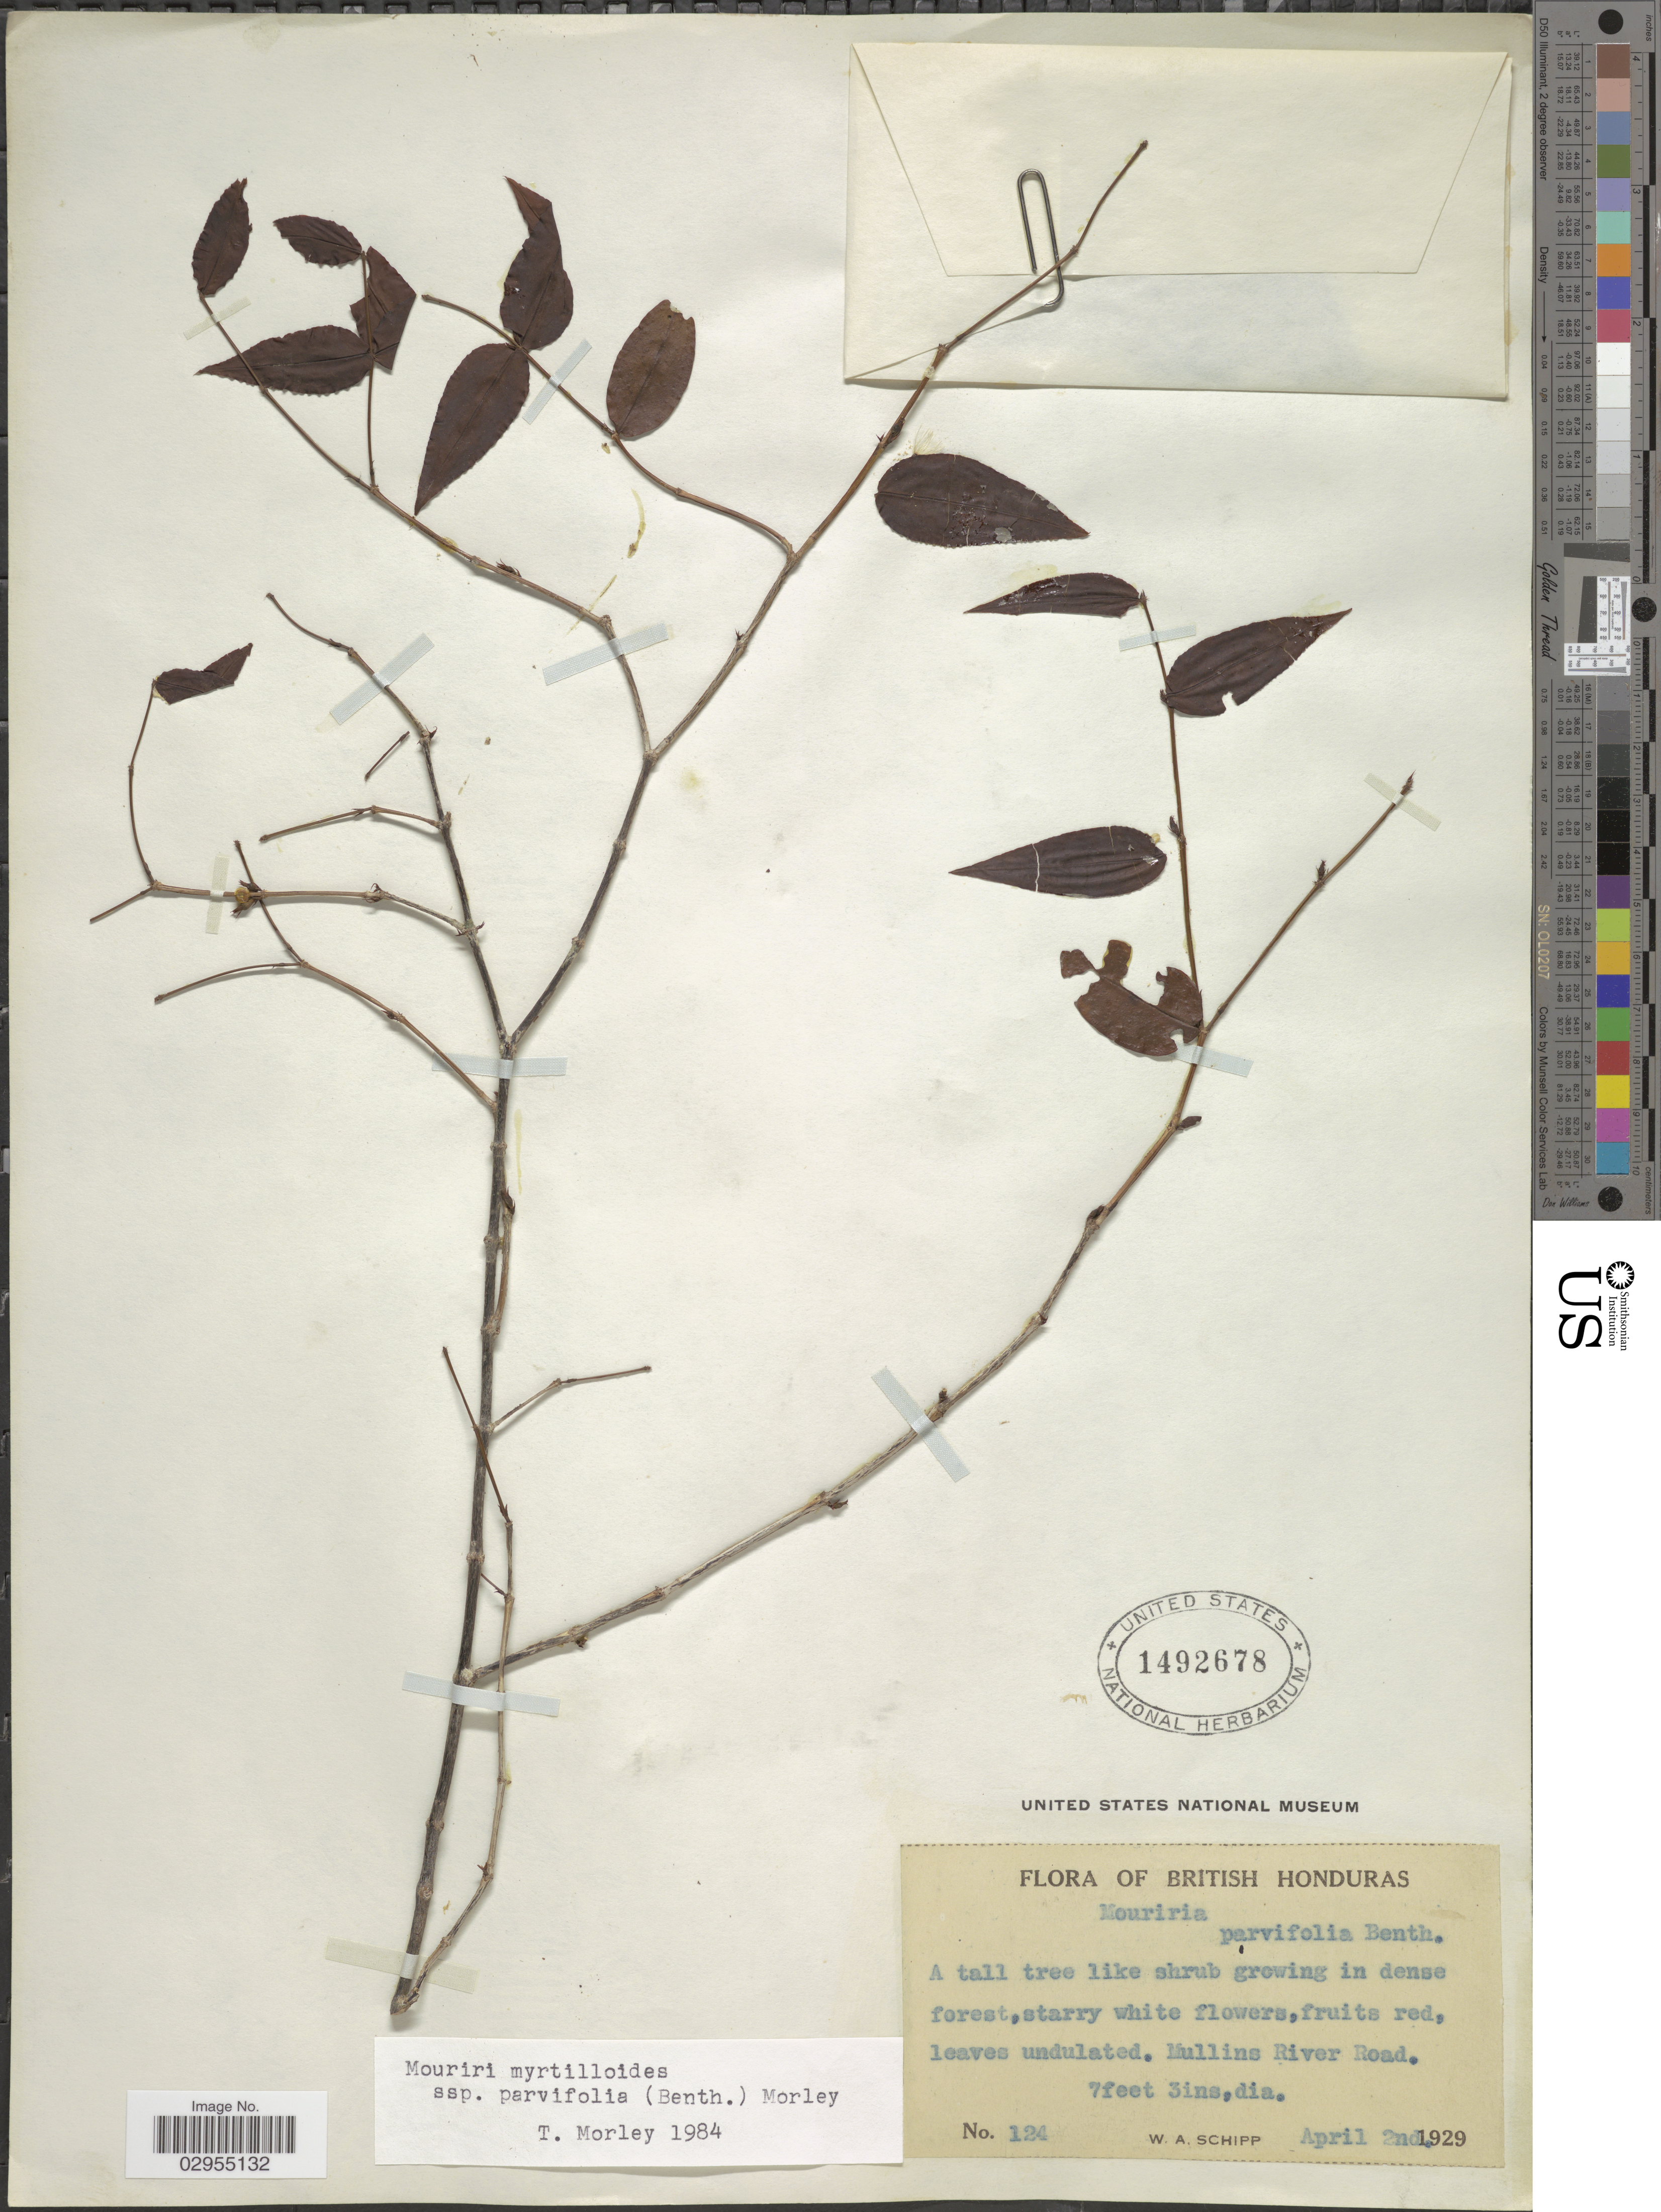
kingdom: Plantae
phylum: Tracheophyta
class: Magnoliopsida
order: Myrtales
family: Melastomataceae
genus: Mouriri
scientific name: Mouriri parvifolia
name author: Benth.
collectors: W. Schipp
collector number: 124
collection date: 1929-04-02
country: Belize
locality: British Honduras. Mullins River Road.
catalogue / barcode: US 1492678